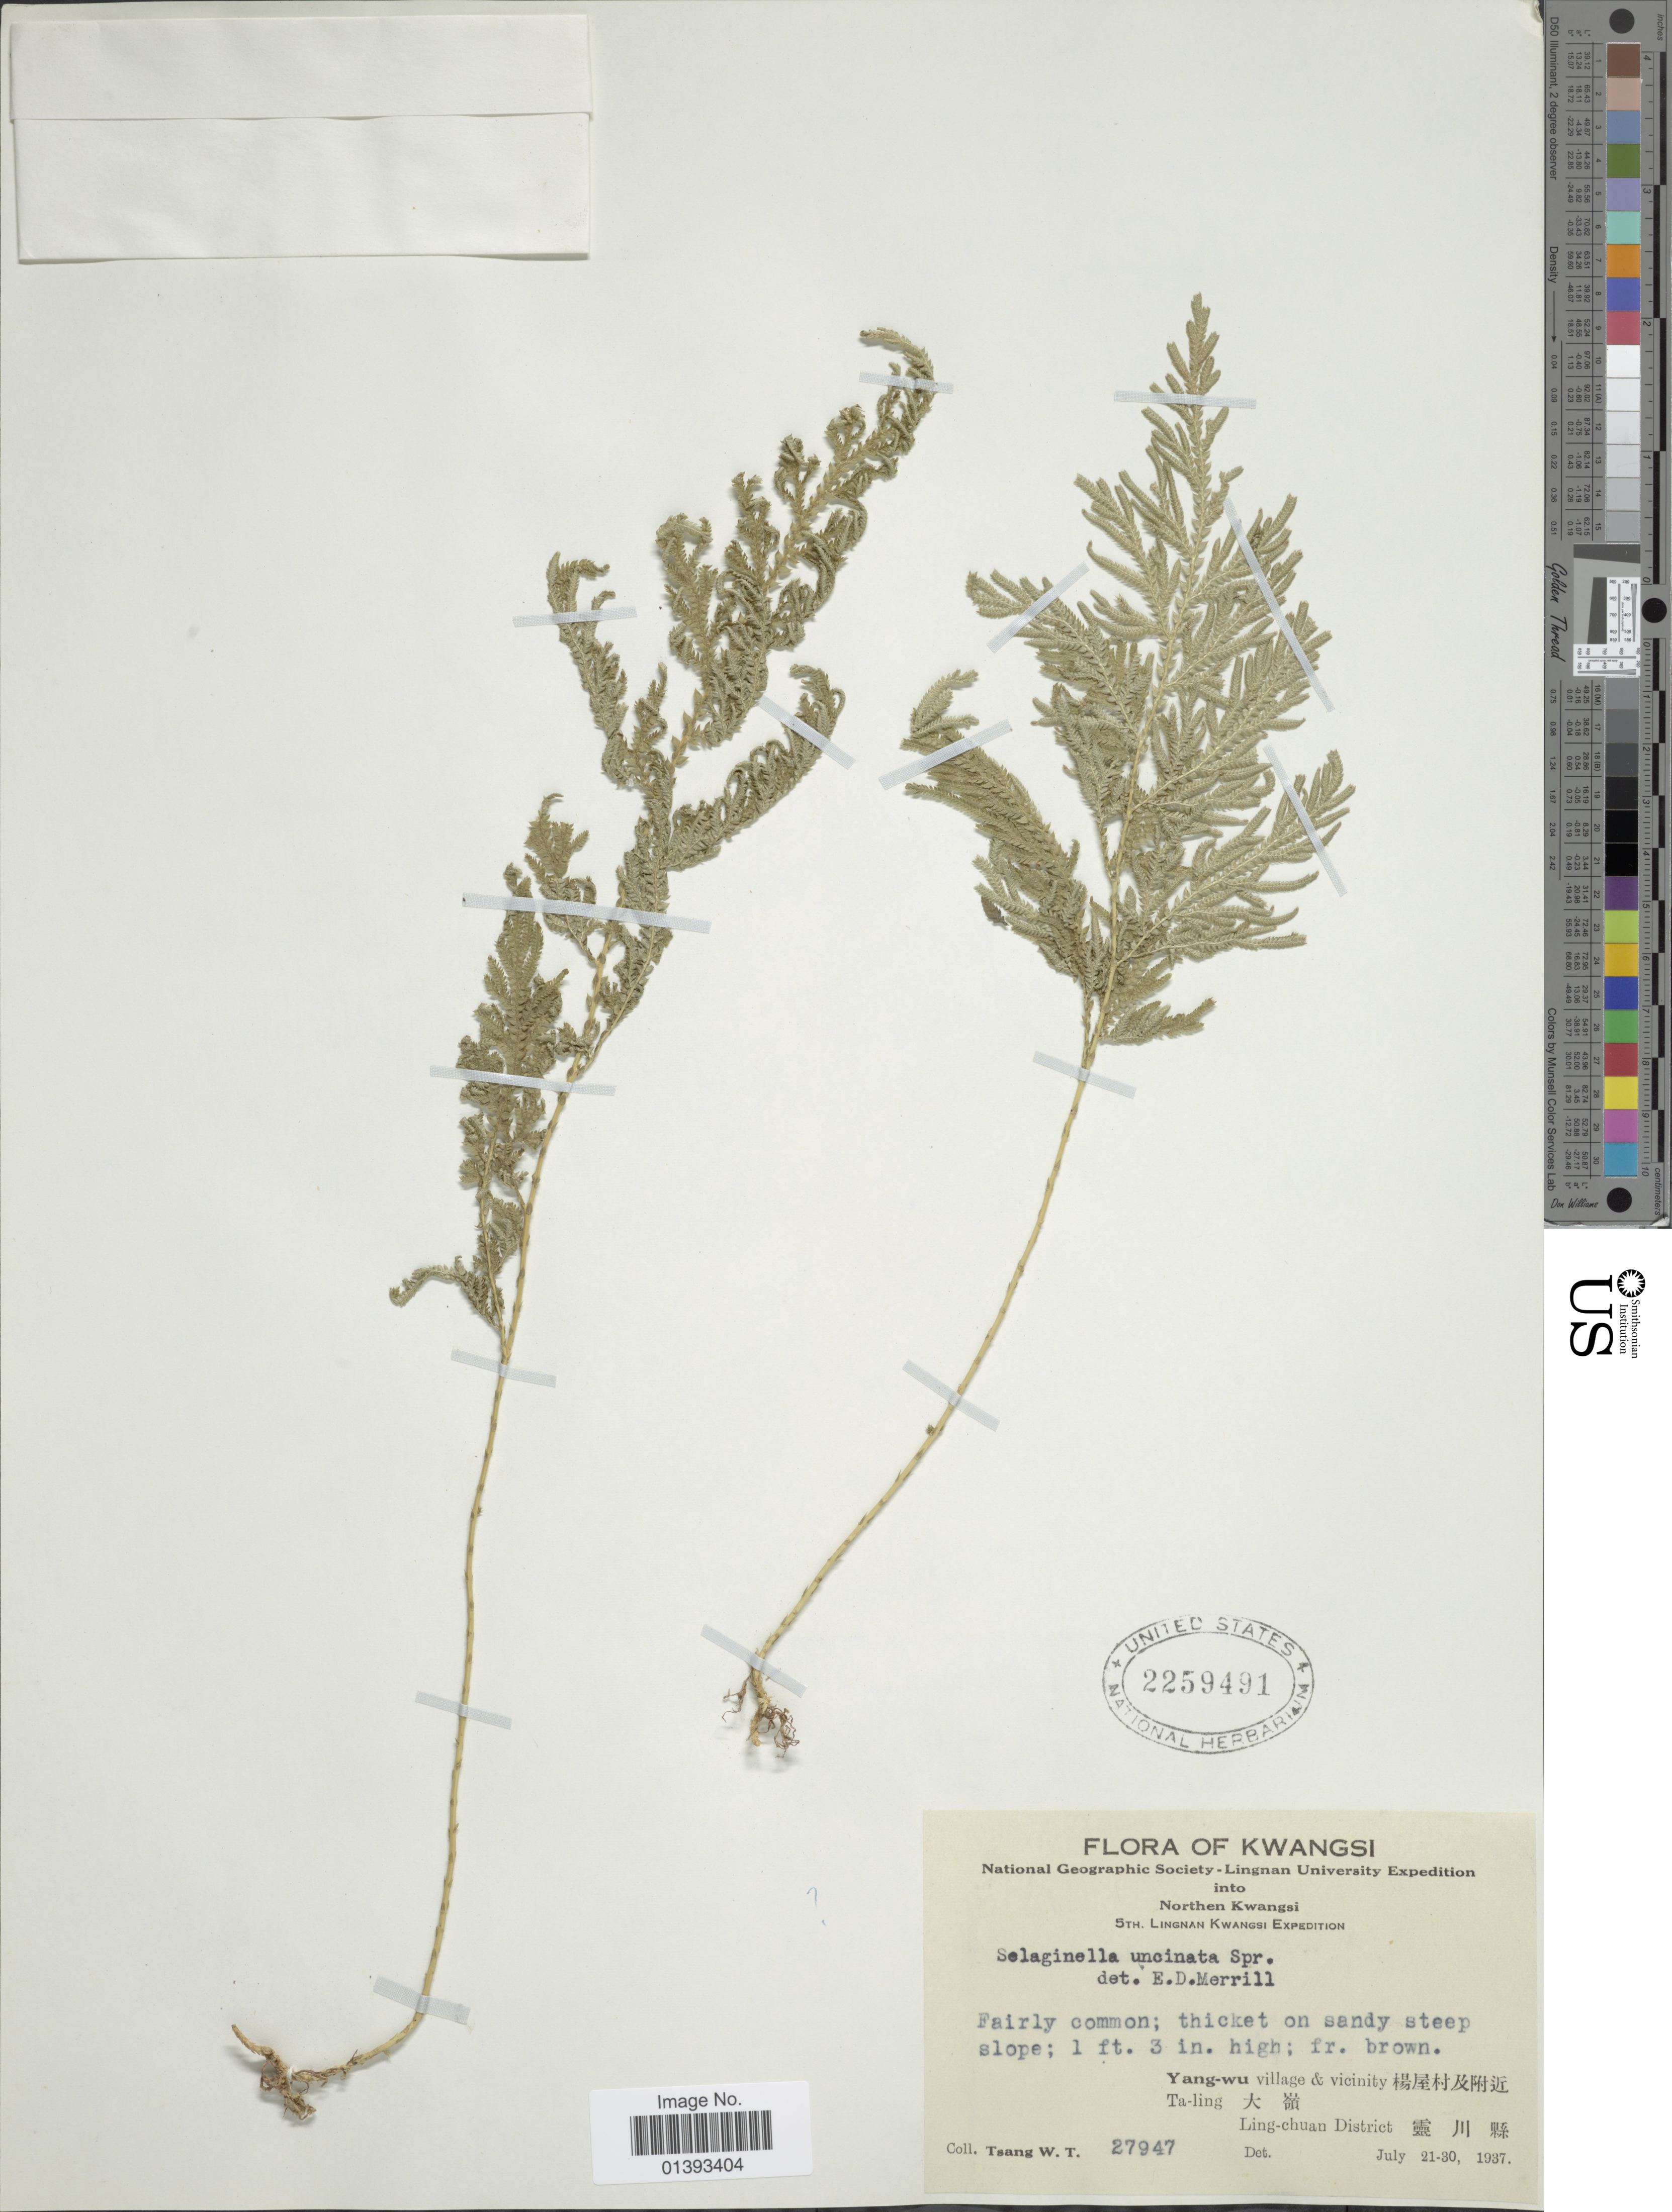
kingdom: Plantae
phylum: Tracheophyta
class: Lycopodiopsida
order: Selaginellales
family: Selaginellaceae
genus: Selaginella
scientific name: Selaginella uncinata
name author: (Desr. ex Poir.) Spring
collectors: W. T. Tsang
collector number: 27947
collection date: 1937-07-21/1937-07-30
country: China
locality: Kwangsi, Yang-wu village & vicinity Ta-ling, Ling-chuan district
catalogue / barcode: US 2259491